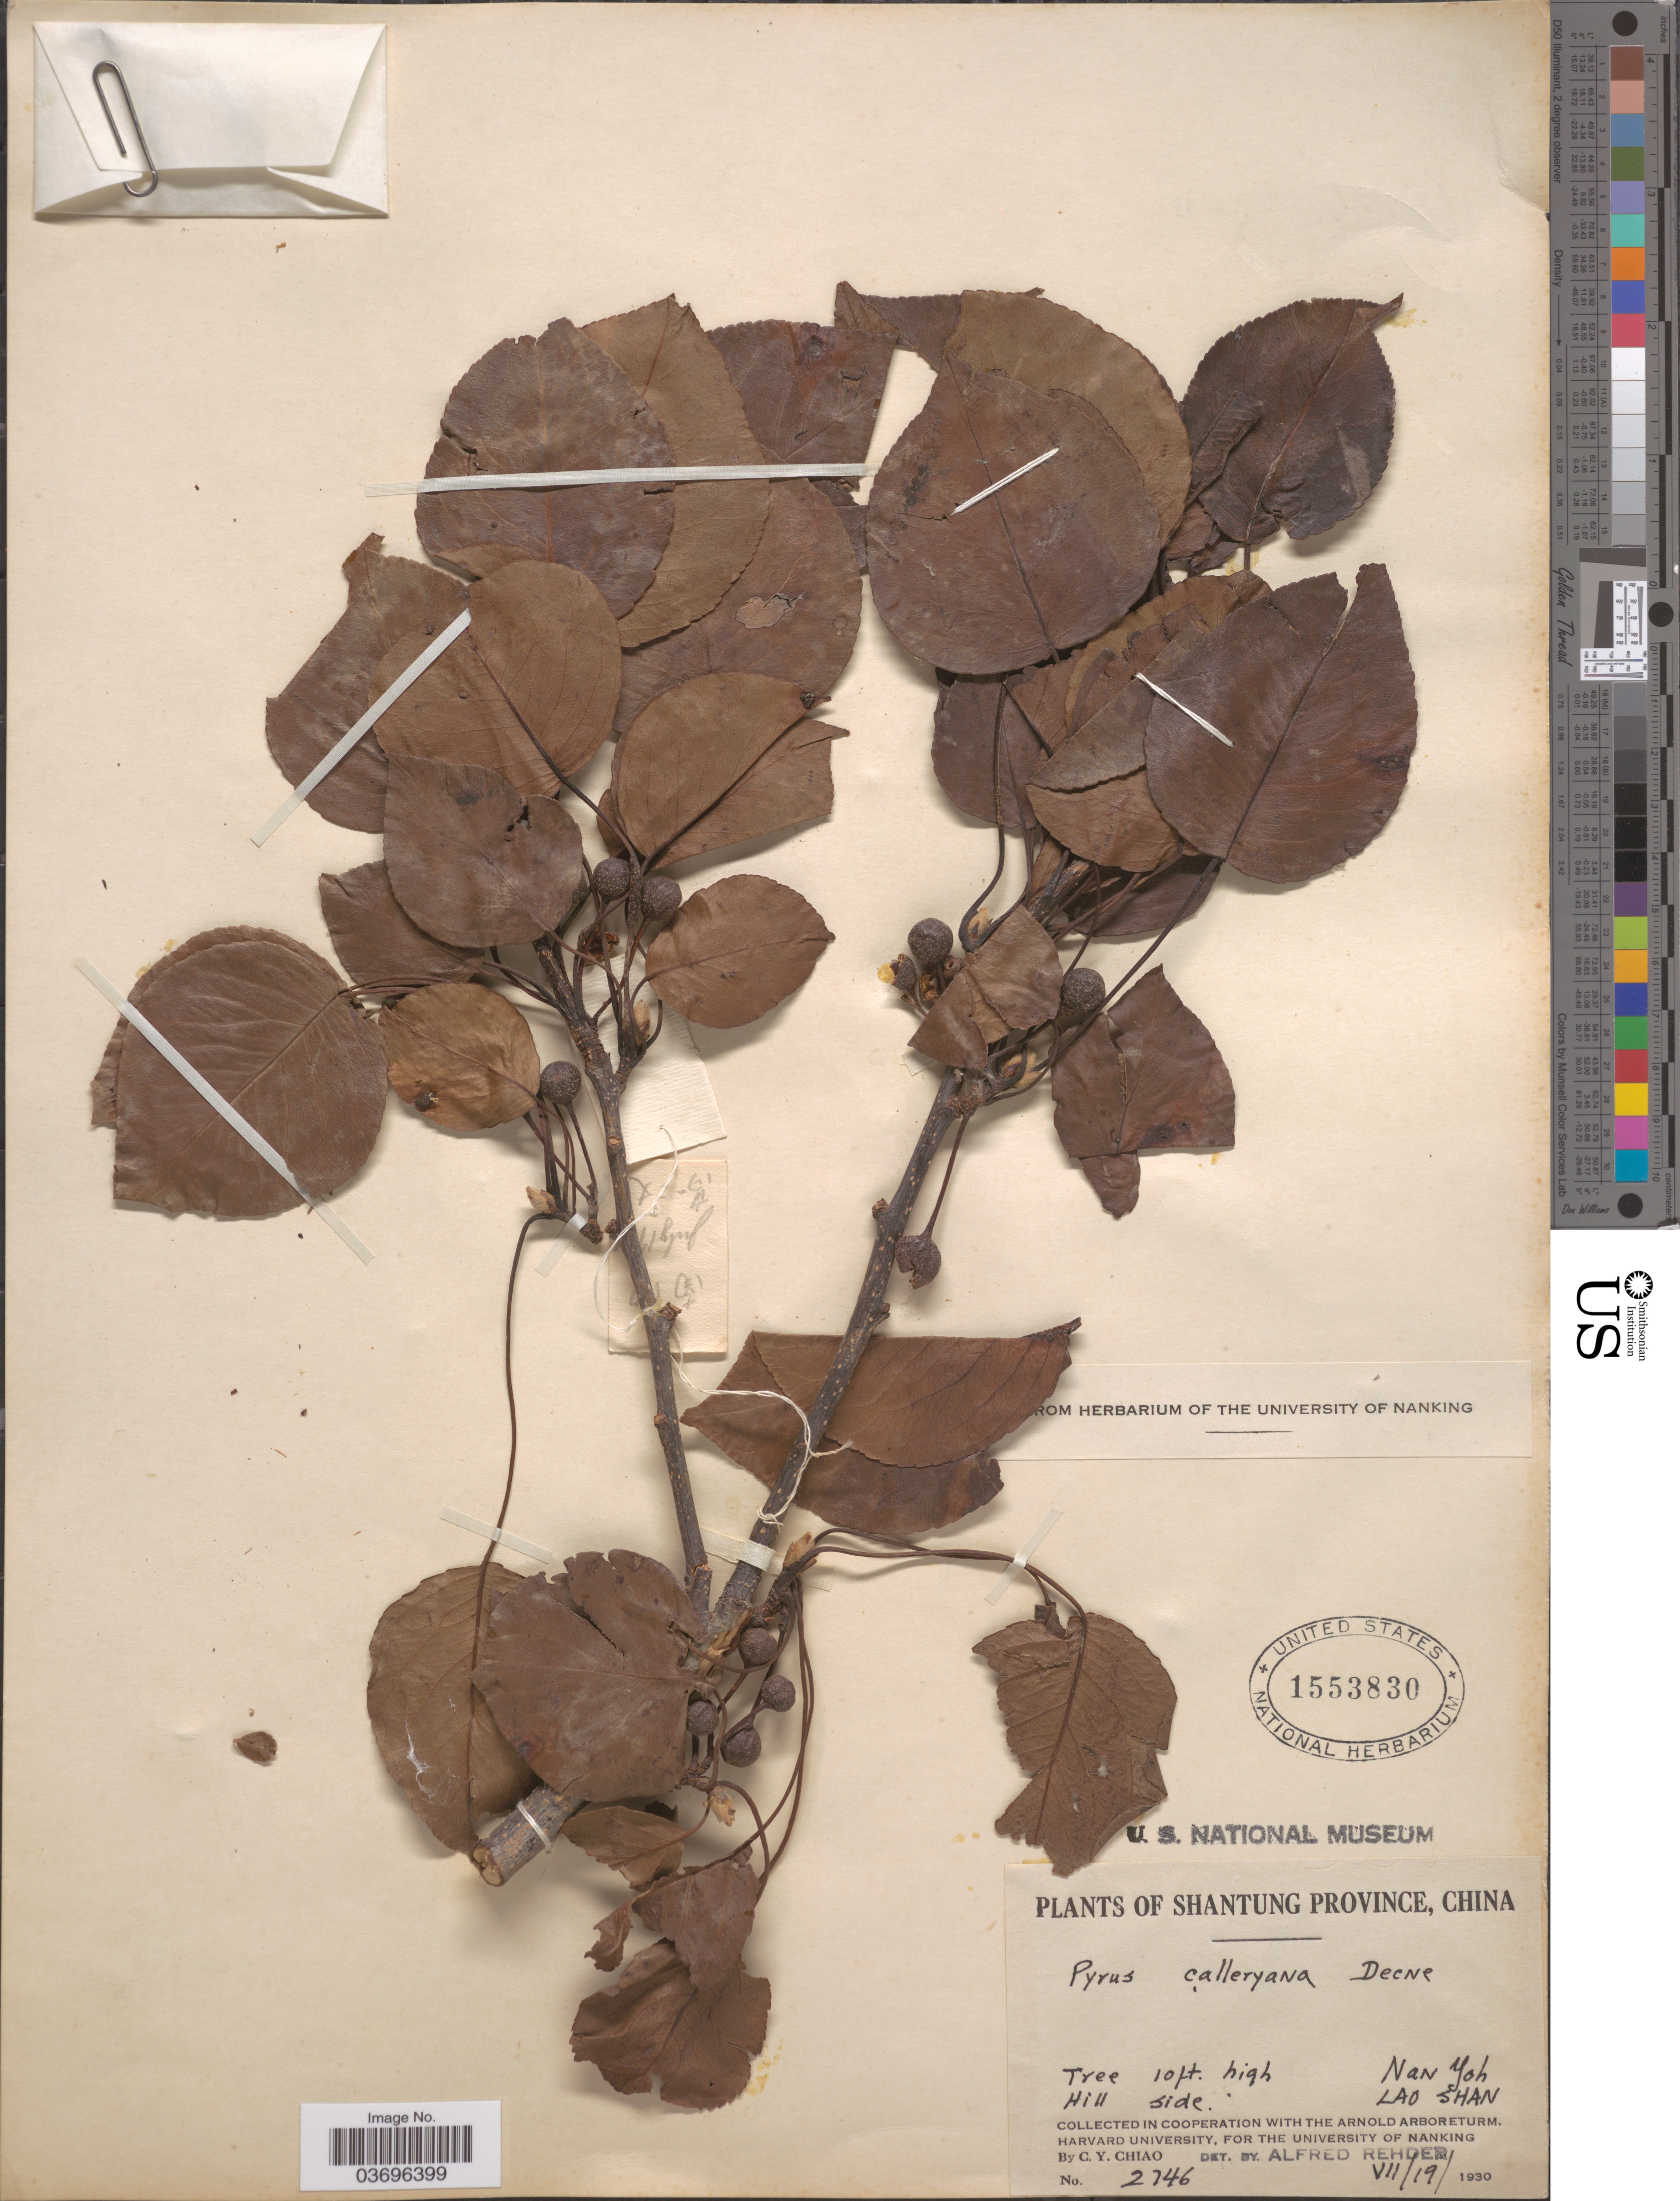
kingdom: Plantae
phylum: Tracheophyta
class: Magnoliopsida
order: Rosales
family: Rosaceae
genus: Pyrus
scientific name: Pyrus calleryana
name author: Decne.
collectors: C. Y. Chiao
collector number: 2746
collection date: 1930-07-19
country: China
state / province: Shandong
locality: Shantung Province. Nan Yoh. Lao Shan.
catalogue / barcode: US 1553830